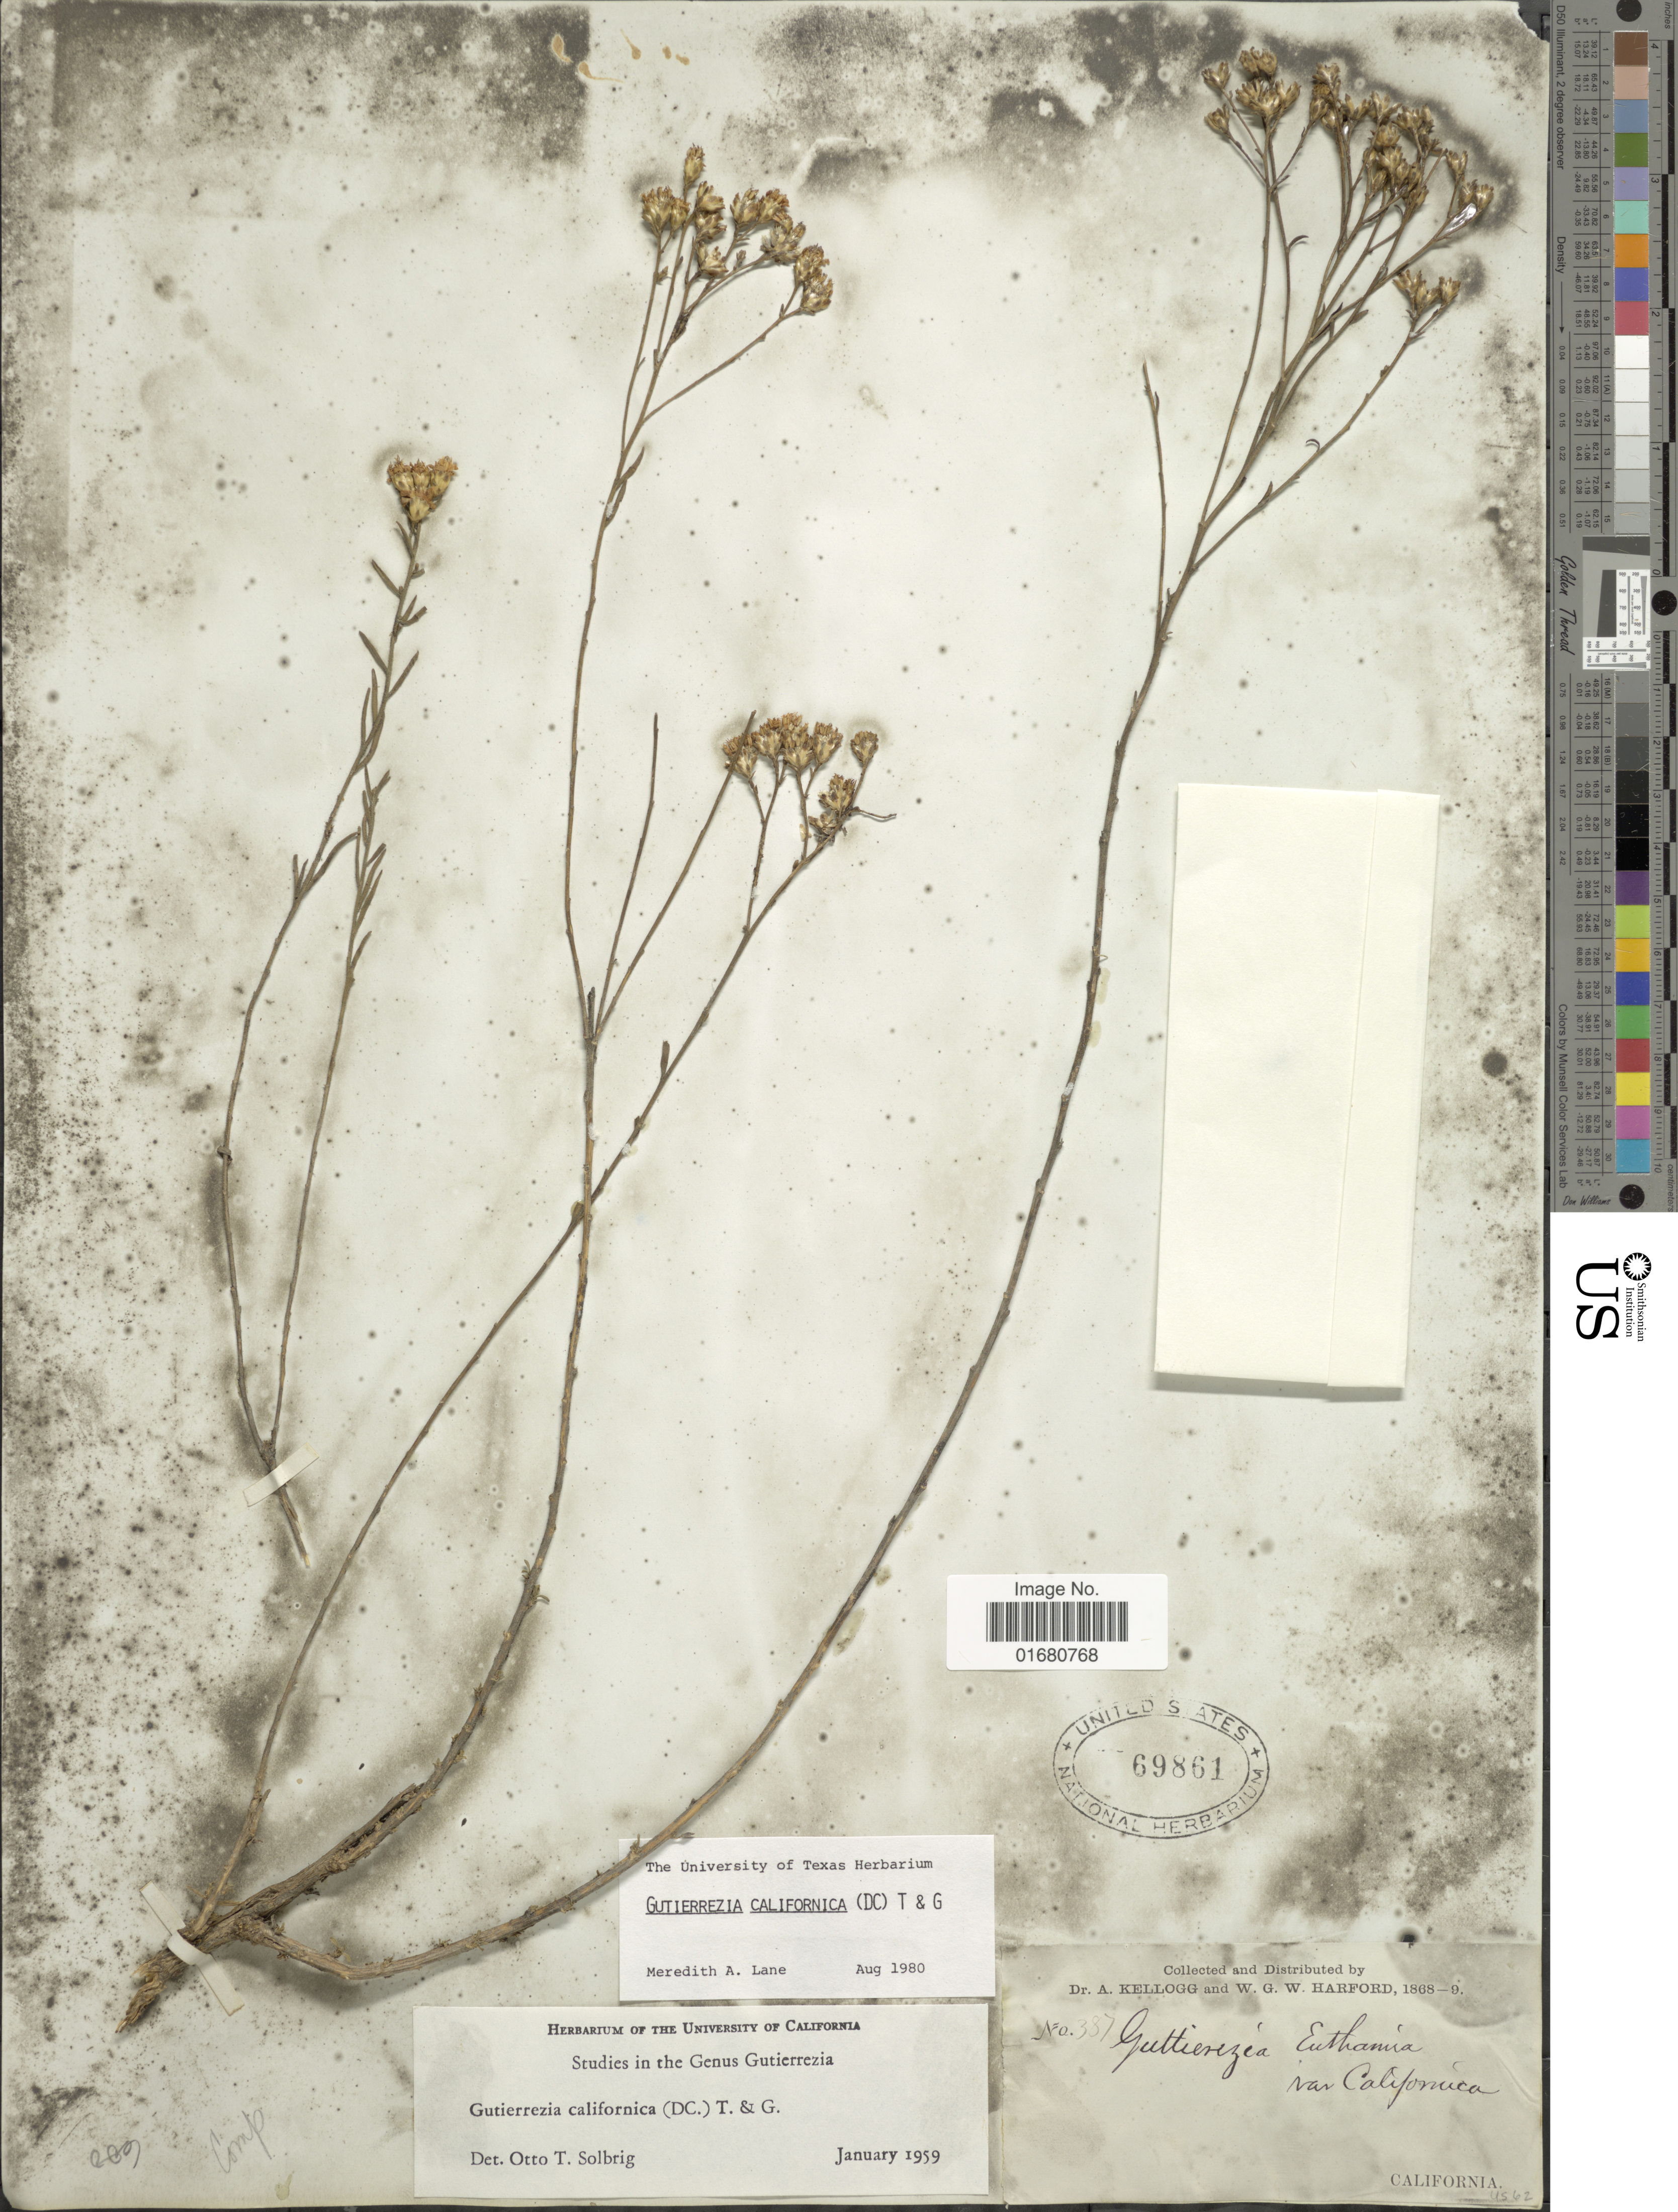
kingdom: Plantae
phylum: Tracheophyta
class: Magnoliopsida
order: Asterales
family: Asteraceae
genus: Gutierrezia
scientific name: Gutierrezia californica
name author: Torr. & A. Gray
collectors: A. Kellogg & W. G. W. Harford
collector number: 387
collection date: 1868/1869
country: United States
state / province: California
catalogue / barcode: US 69861